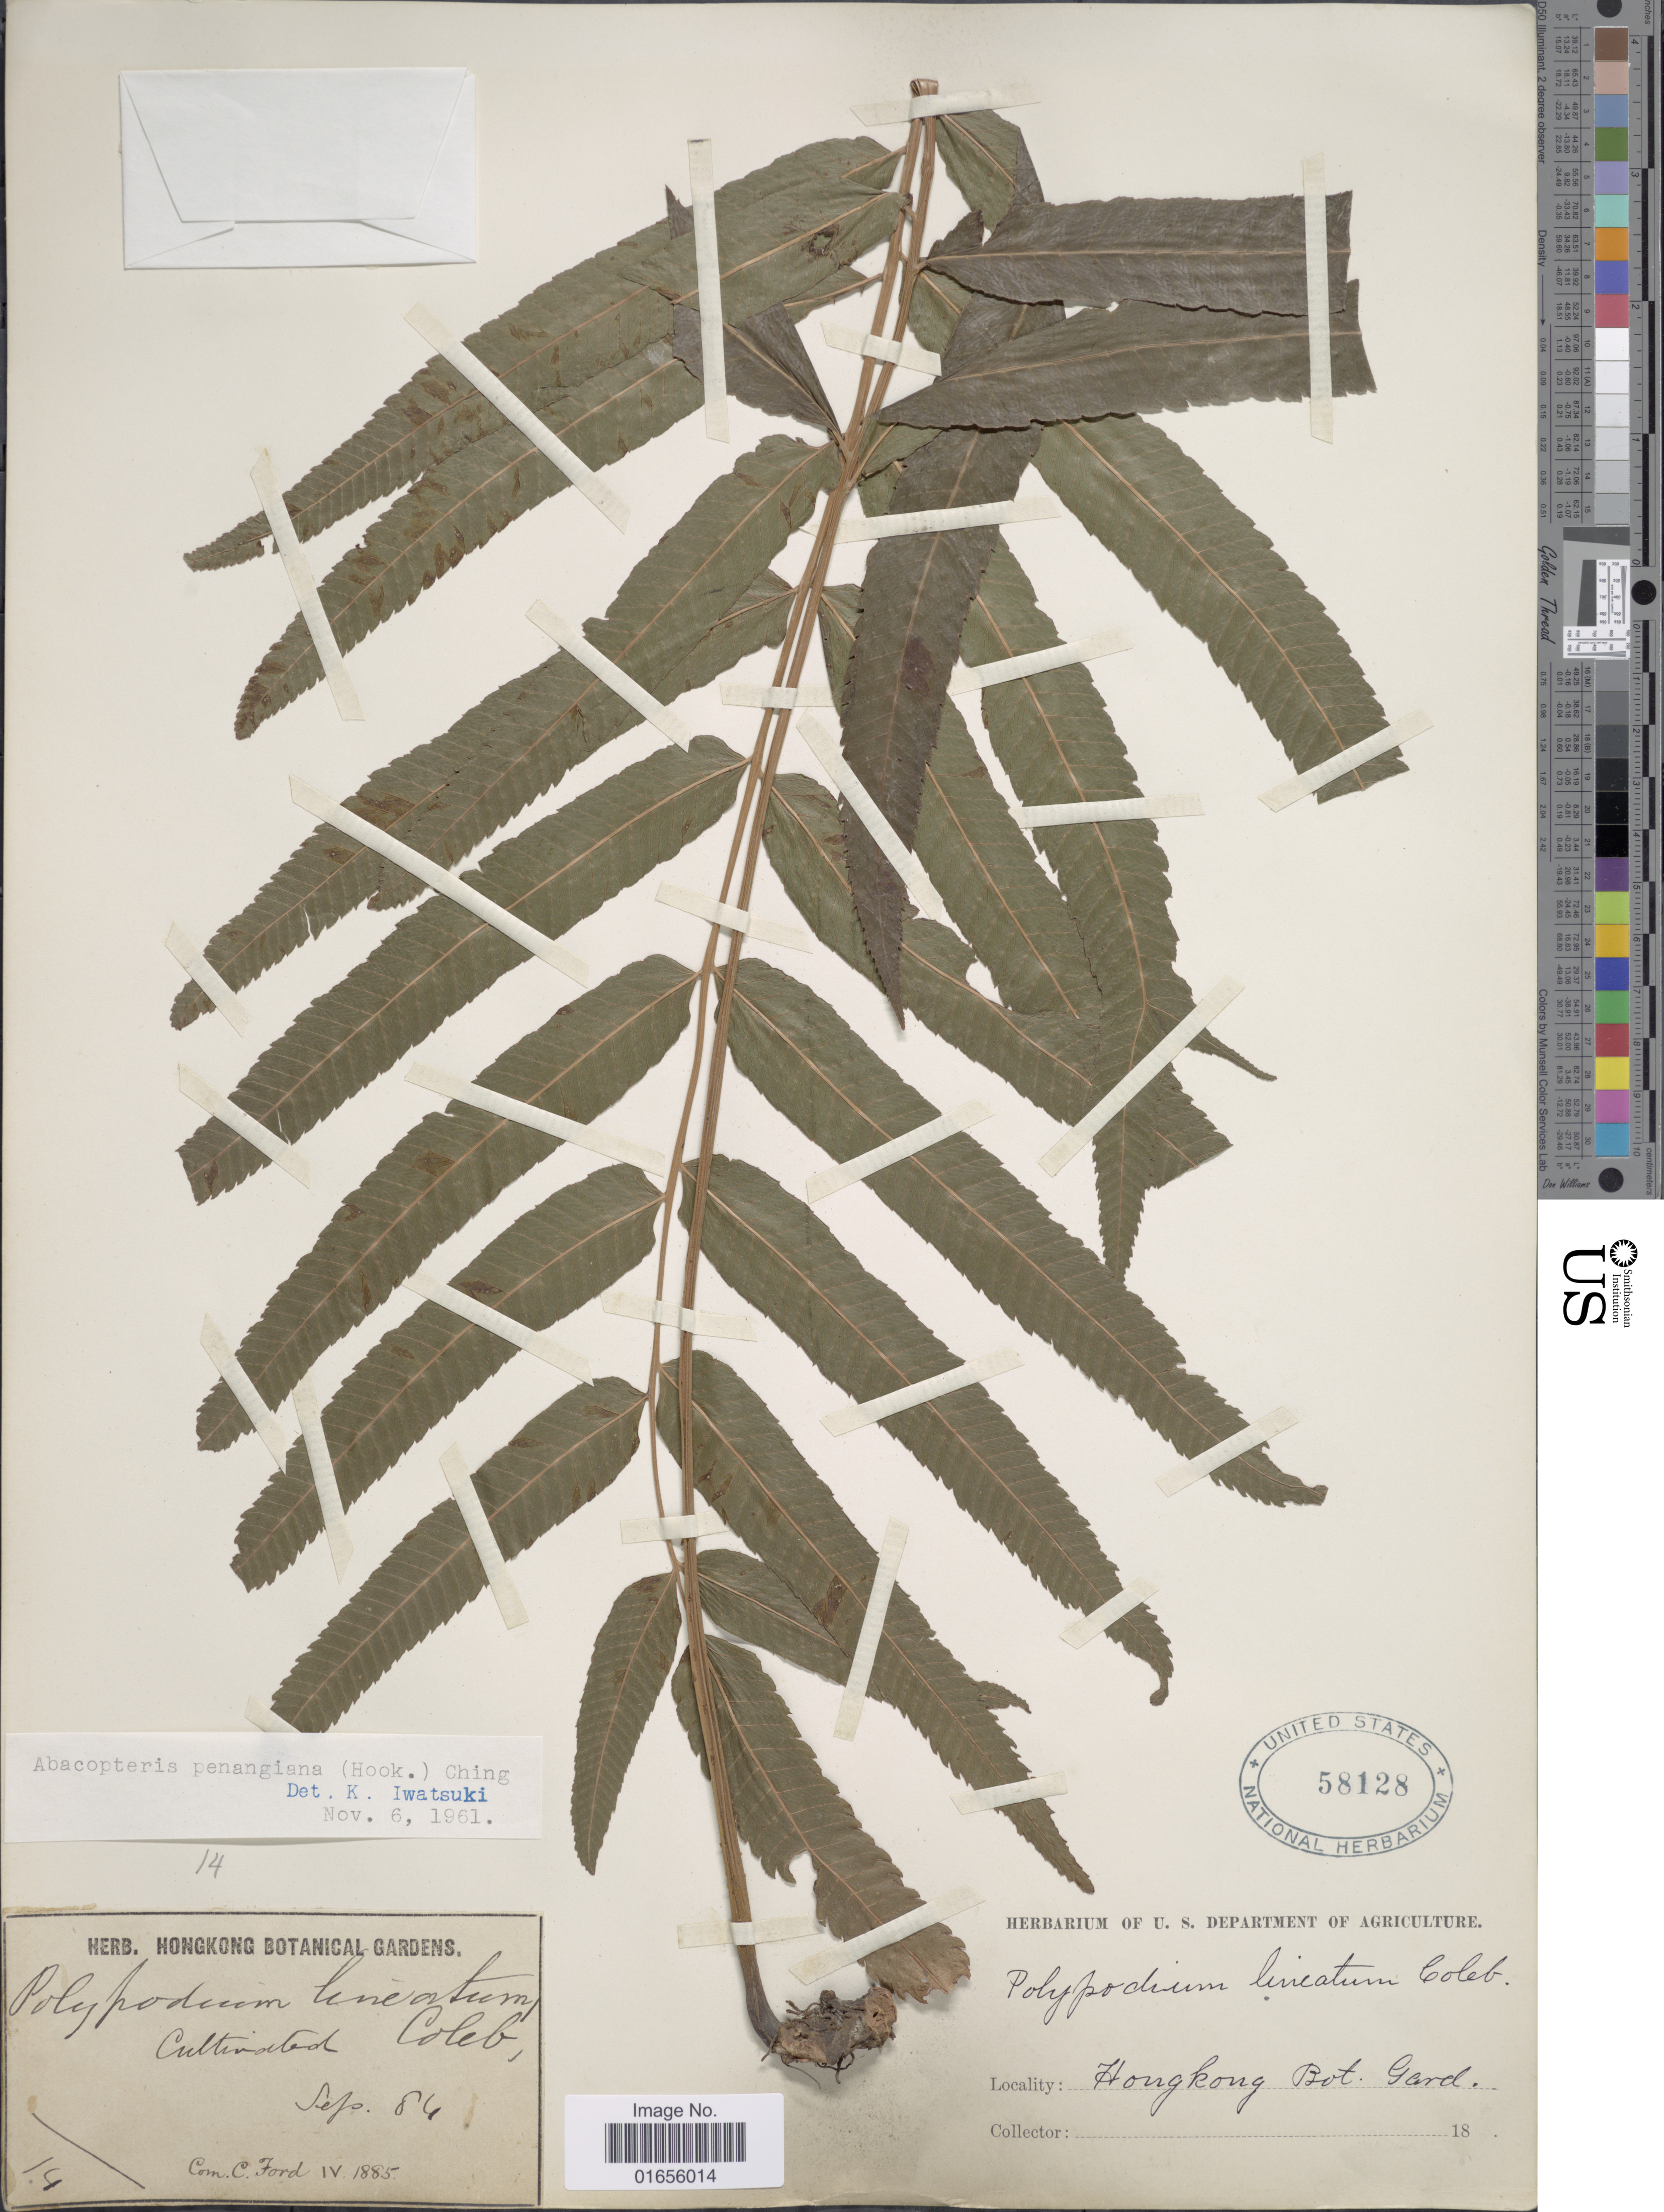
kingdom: Plantae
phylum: Tracheophyta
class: Polypodiopsida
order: Polypodiales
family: Thelypteridaceae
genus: Pronephrium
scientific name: Pronephrium penangiana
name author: (Hook.) Holttum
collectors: Facchini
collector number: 14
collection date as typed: Transcribed d/m/y: /9/84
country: China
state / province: Hong Kong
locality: Bot. Garden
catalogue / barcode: US 58128